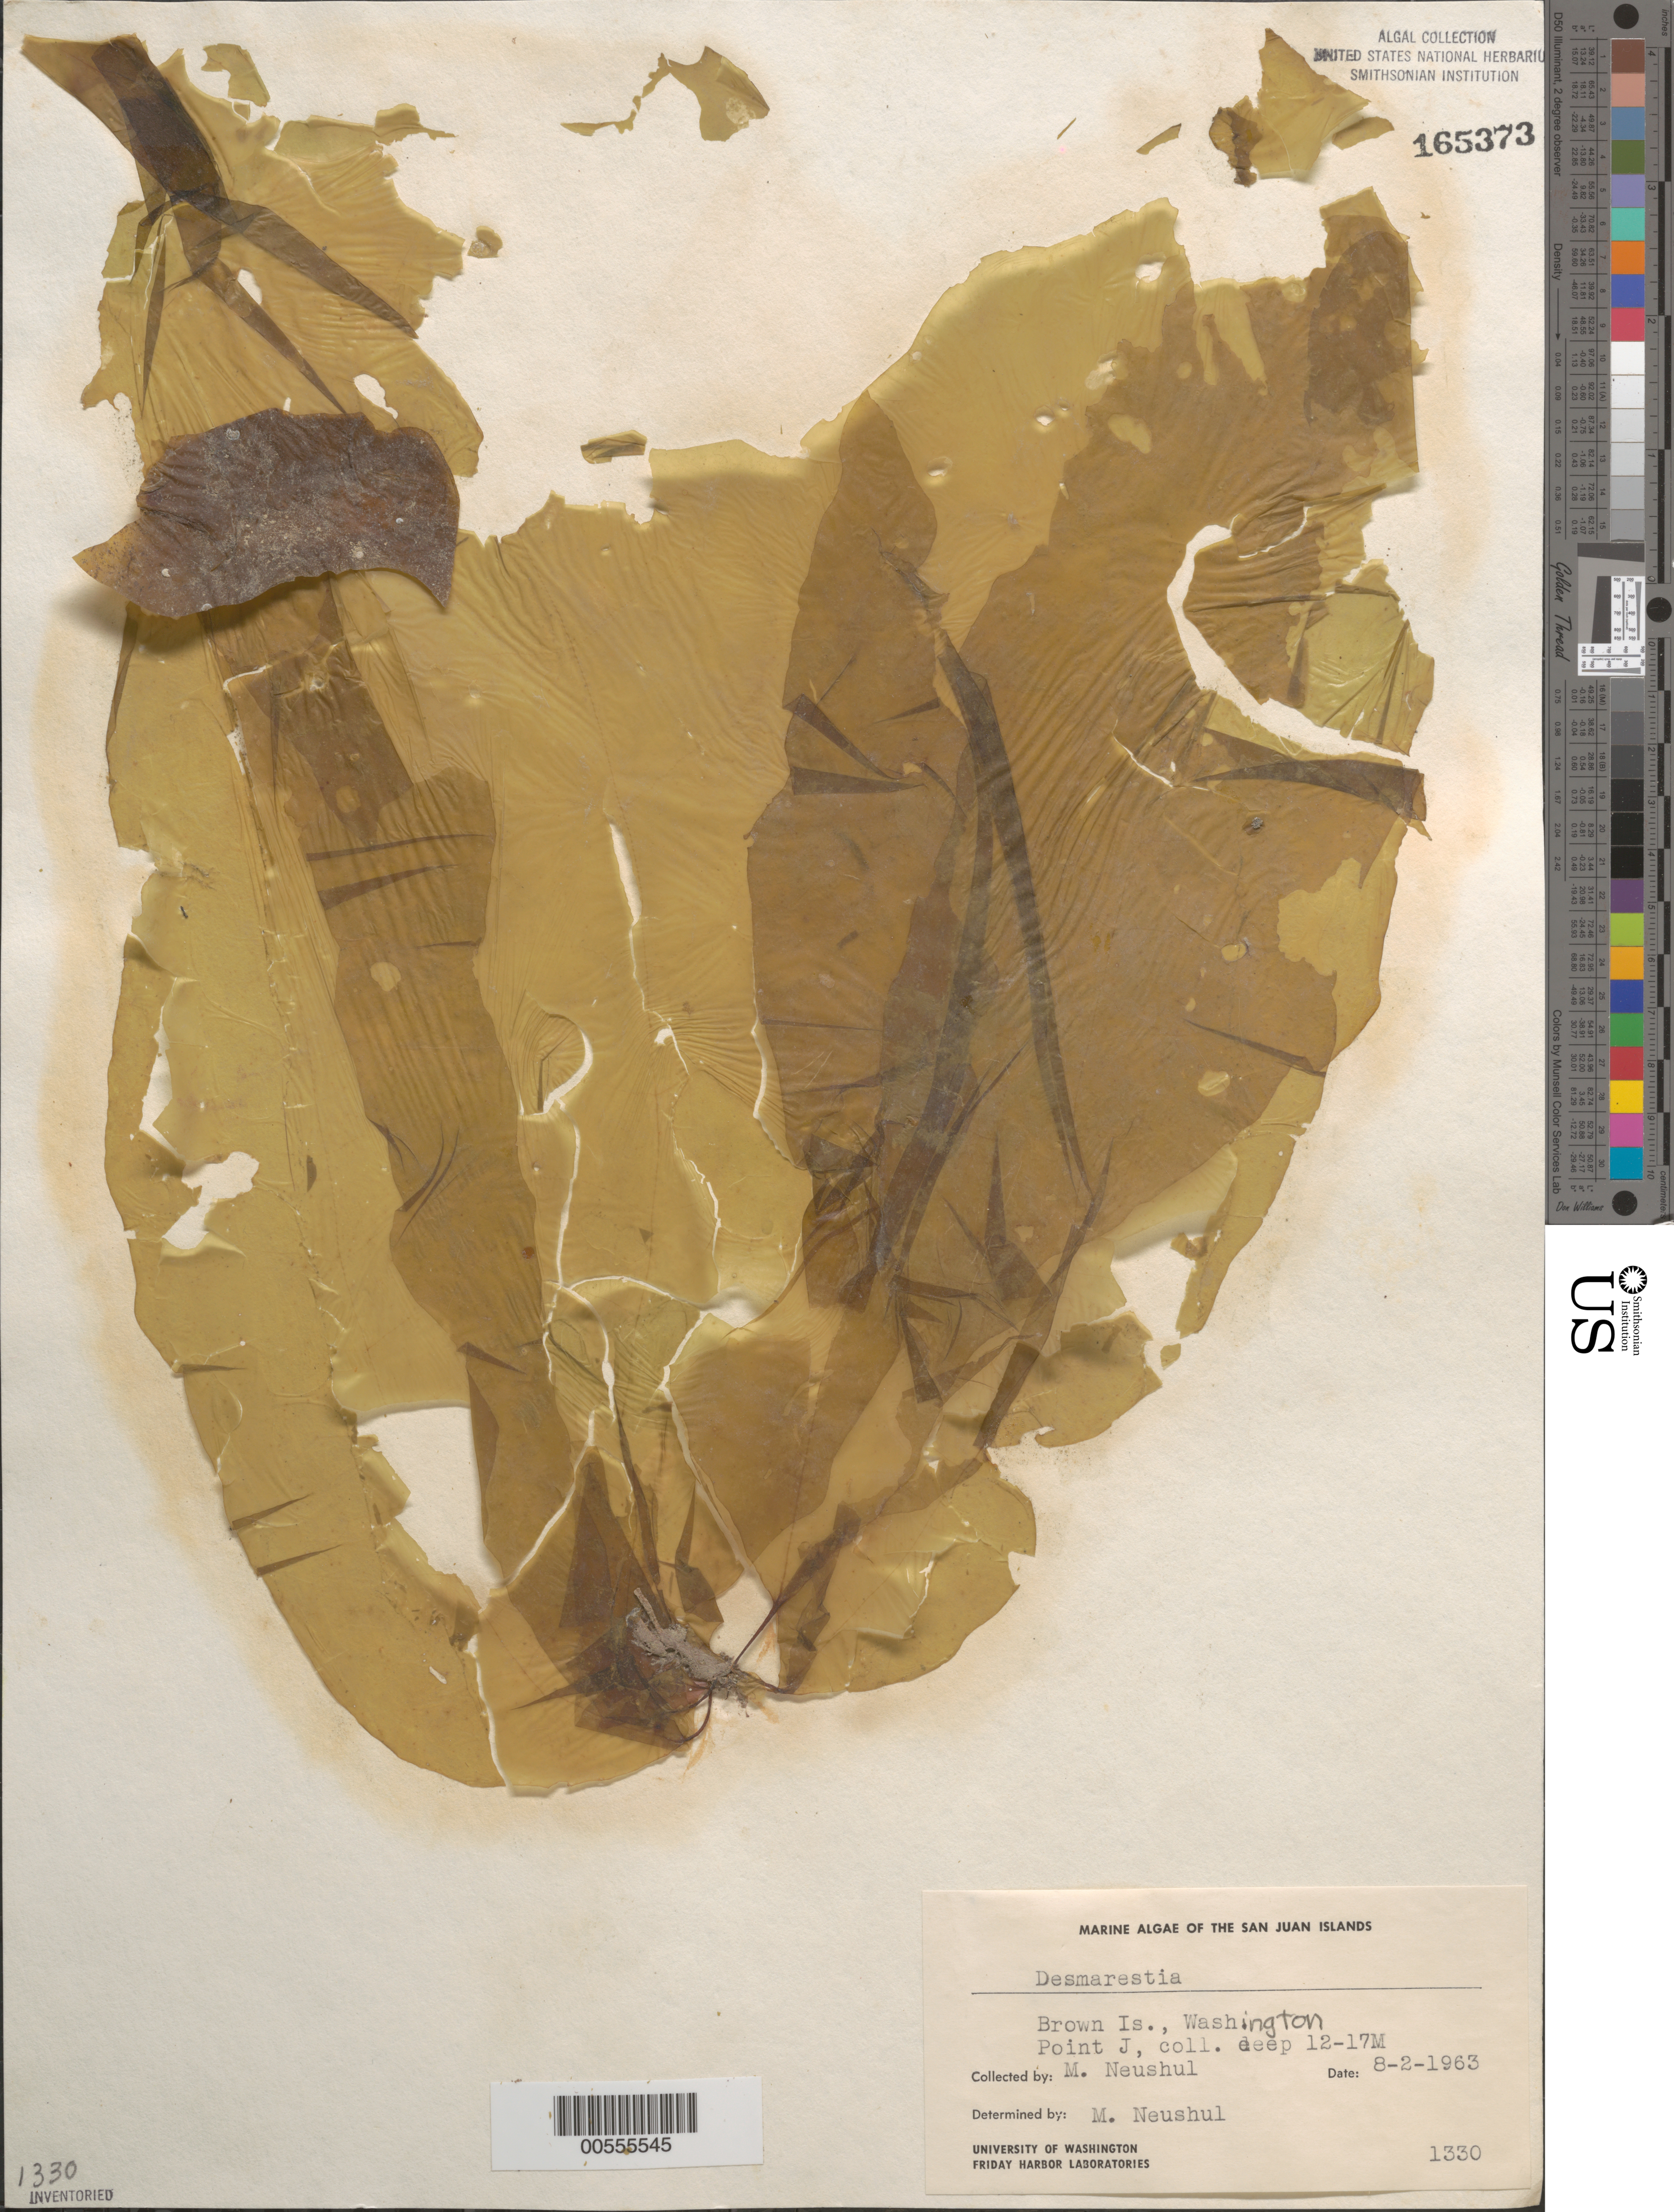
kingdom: Chromista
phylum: Ochrophyta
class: Phaeophyceae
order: Desmarestiales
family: Desmarestiaceae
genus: Desmarestia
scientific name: Desmarestia sp.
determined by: Neushul, M.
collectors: M. Neushul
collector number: Neushul 1330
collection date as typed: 02 Aug 1963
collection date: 1963-08-02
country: United States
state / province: Washington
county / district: San Juan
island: Brown Island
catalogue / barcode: US 165373